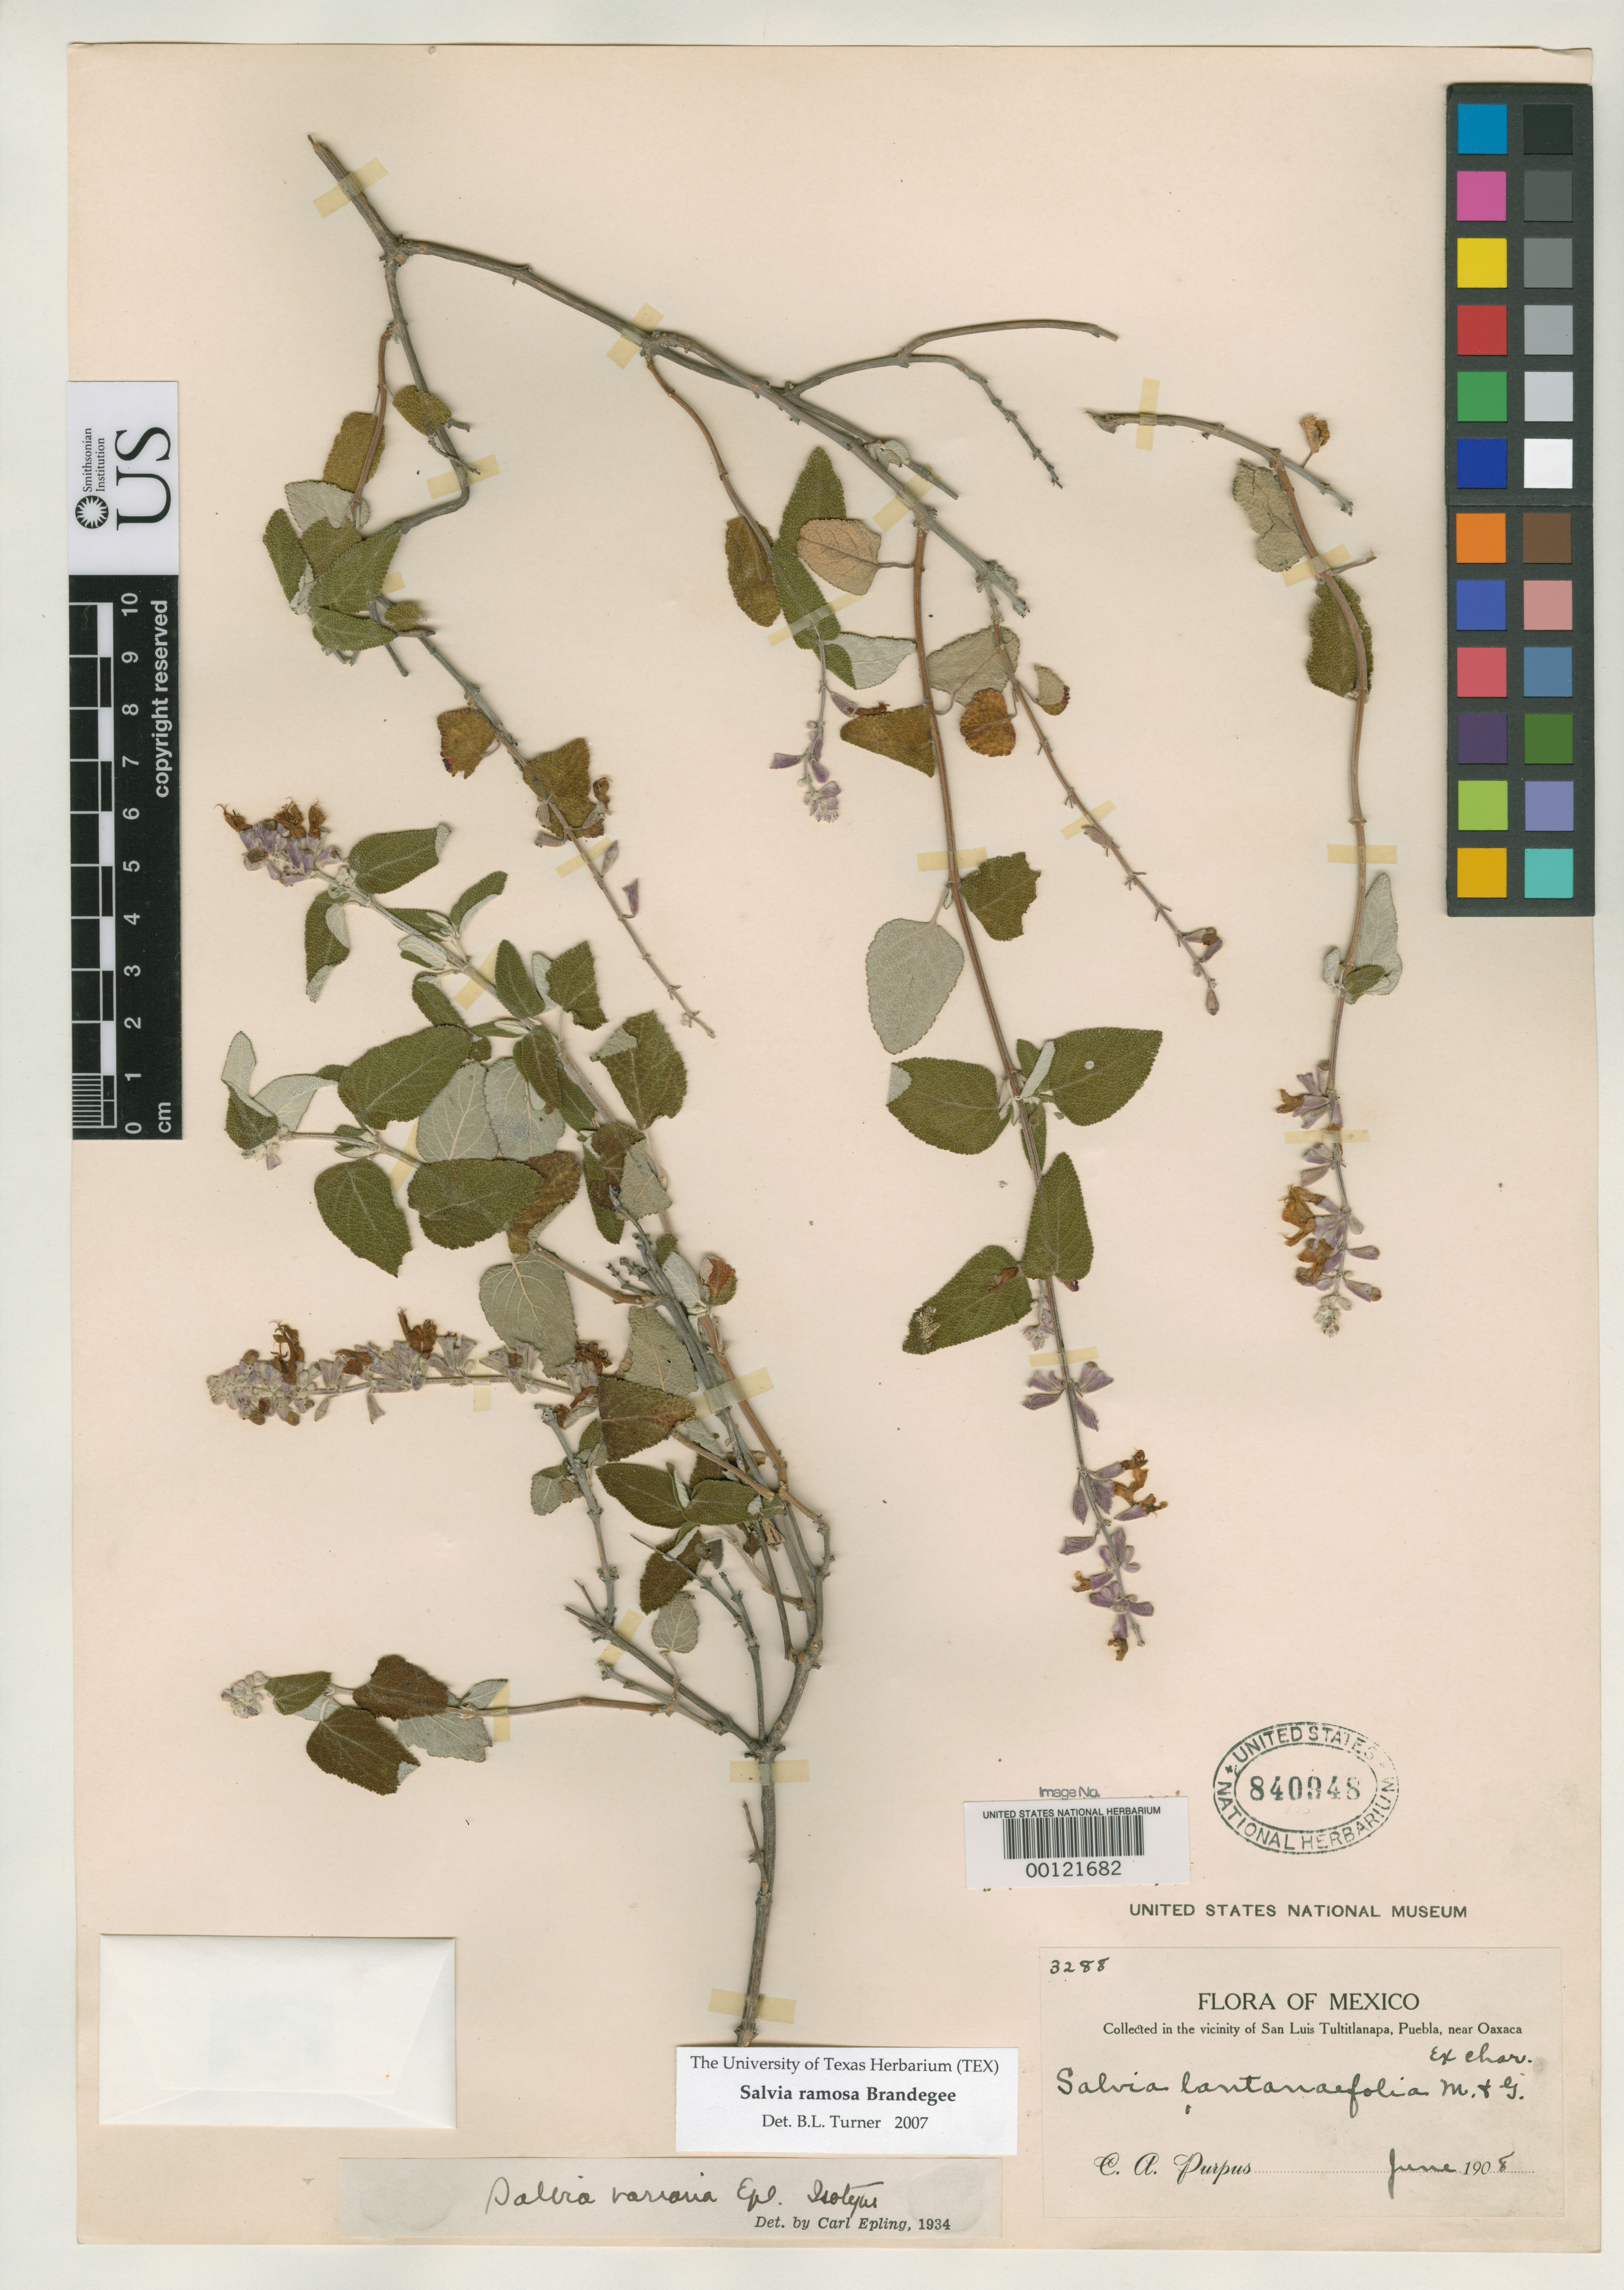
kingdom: Plantae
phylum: Tracheophyta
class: Magnoliopsida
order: Lamiales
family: Lamiaceae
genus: Salvia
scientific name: Salvia variana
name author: Epling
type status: Isotype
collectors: C. A. Purpus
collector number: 3288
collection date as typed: Jun 1908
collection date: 1908-06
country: Mexico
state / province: Puebla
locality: Vicinity of San Luis Tultitlanapa, near Oaxaca.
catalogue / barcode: US 840948